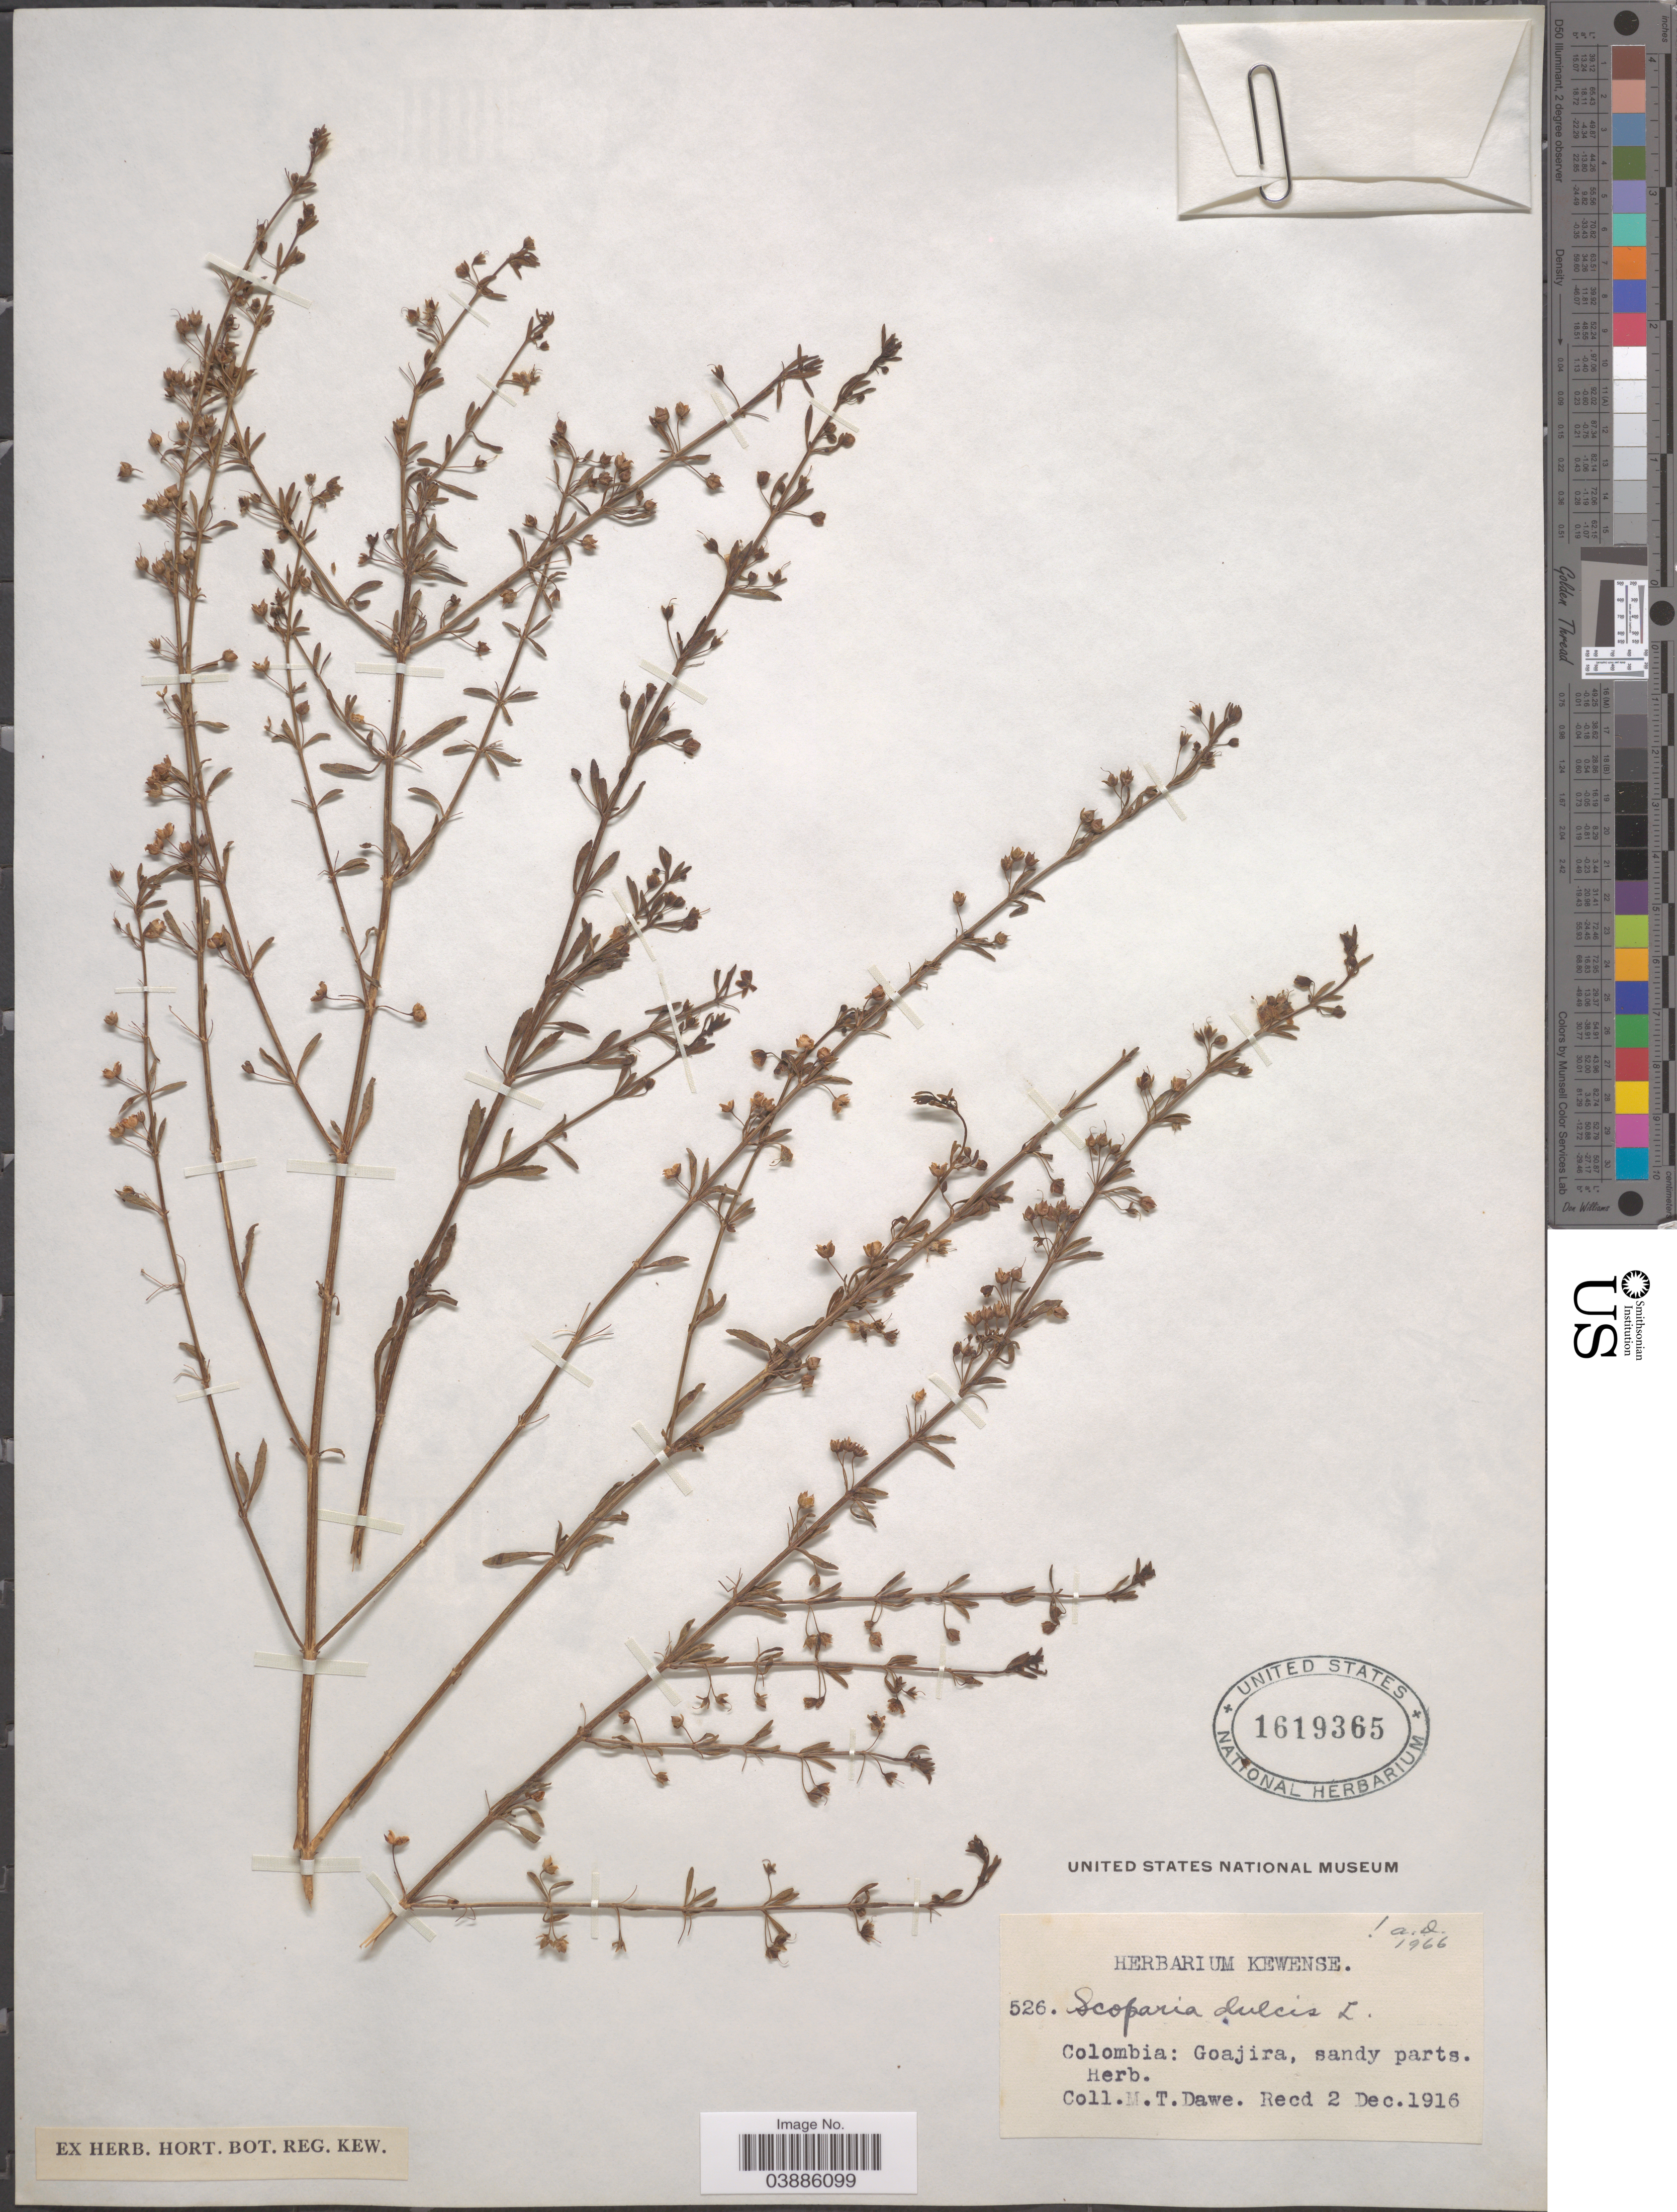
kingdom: Plantae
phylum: Tracheophyta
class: Magnoliopsida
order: Lamiales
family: Plantaginaceae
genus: Scoparia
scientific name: Scoparia dulcis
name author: L.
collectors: M. T. Dawe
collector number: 526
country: Colombia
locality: Goajira.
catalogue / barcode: US 1619365